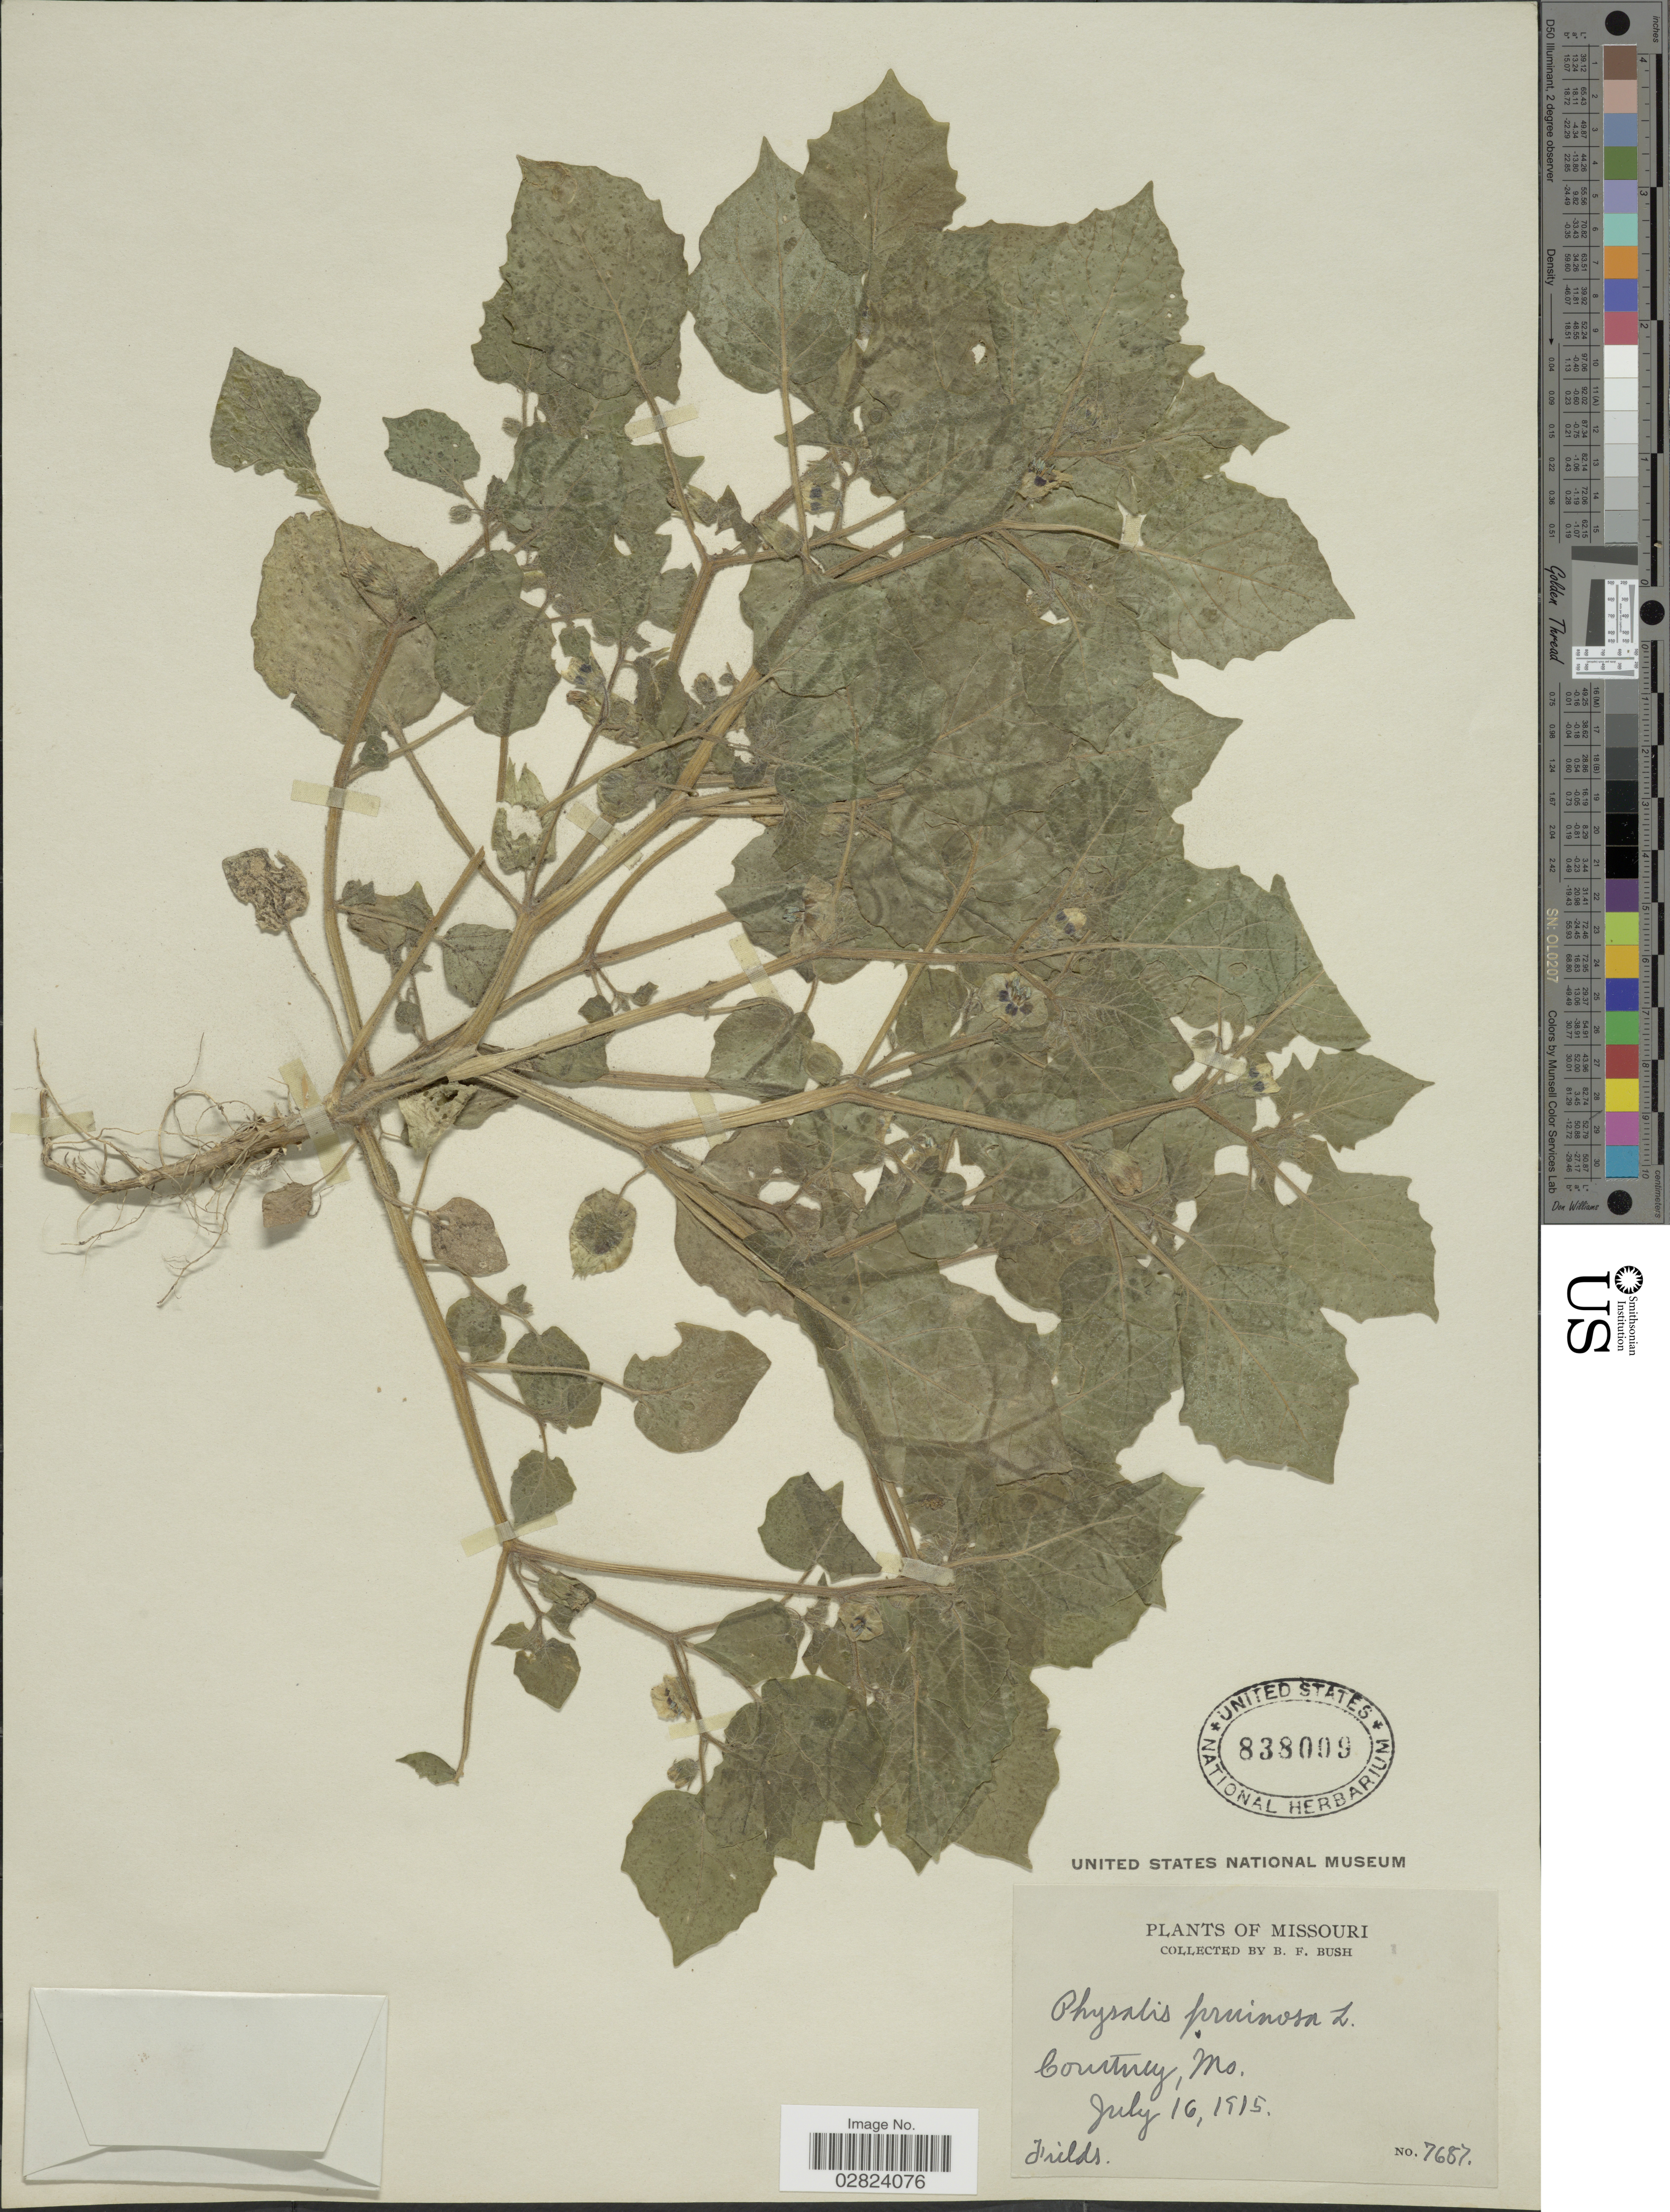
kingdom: Plantae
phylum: Tracheophyta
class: Magnoliopsida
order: Solanales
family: Solanaceae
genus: Physalis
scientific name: Physalis pruinosa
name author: L.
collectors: B. F. Bush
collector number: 7687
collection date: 1915-07-16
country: United States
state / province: Missouri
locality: Courtney.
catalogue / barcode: US 838009